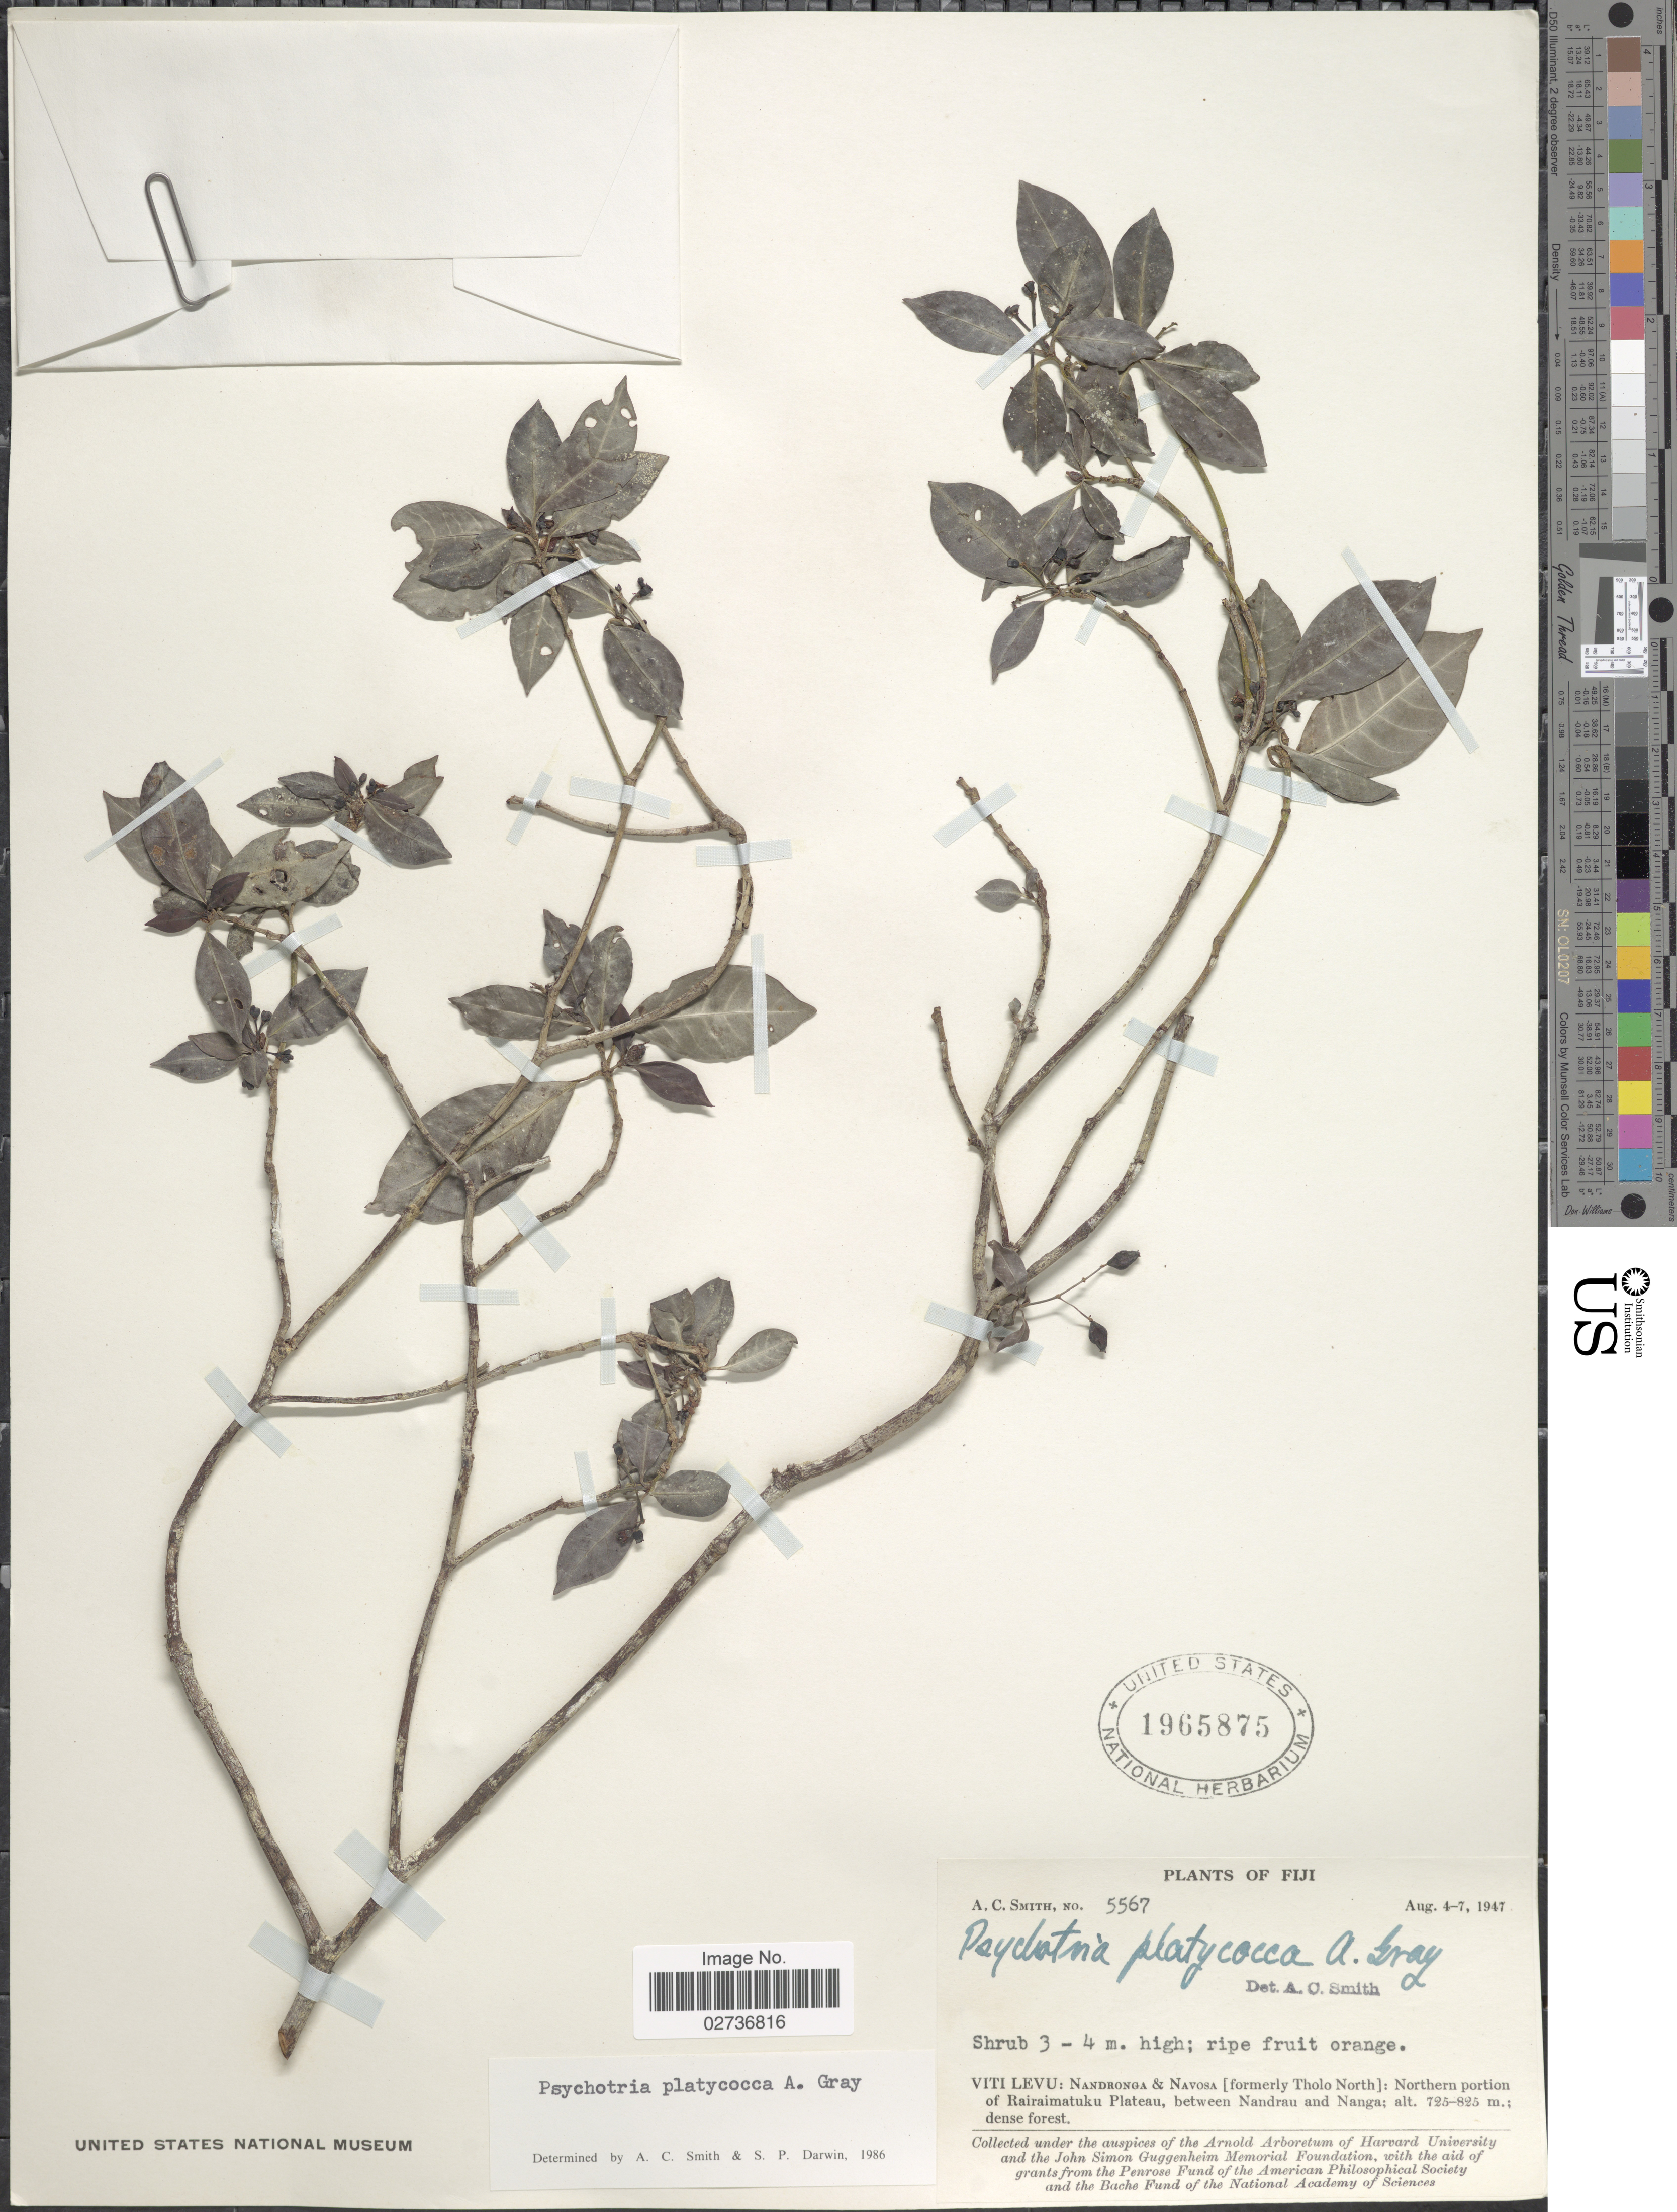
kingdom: Plantae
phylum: Tracheophyta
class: Magnoliopsida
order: Gentianales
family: Rubiaceae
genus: Psychotria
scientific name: Psychotria platycocca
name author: A. Gray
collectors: A. C. Smith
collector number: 5567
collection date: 1947-08-04/1947-08-07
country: Fiji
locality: Viti Levu: Nandronga & Navosa [formerly Tholo North]: Northern portion of Rairaimatuku Plateau, between Nandrau and Nanga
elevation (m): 725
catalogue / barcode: US 1965875